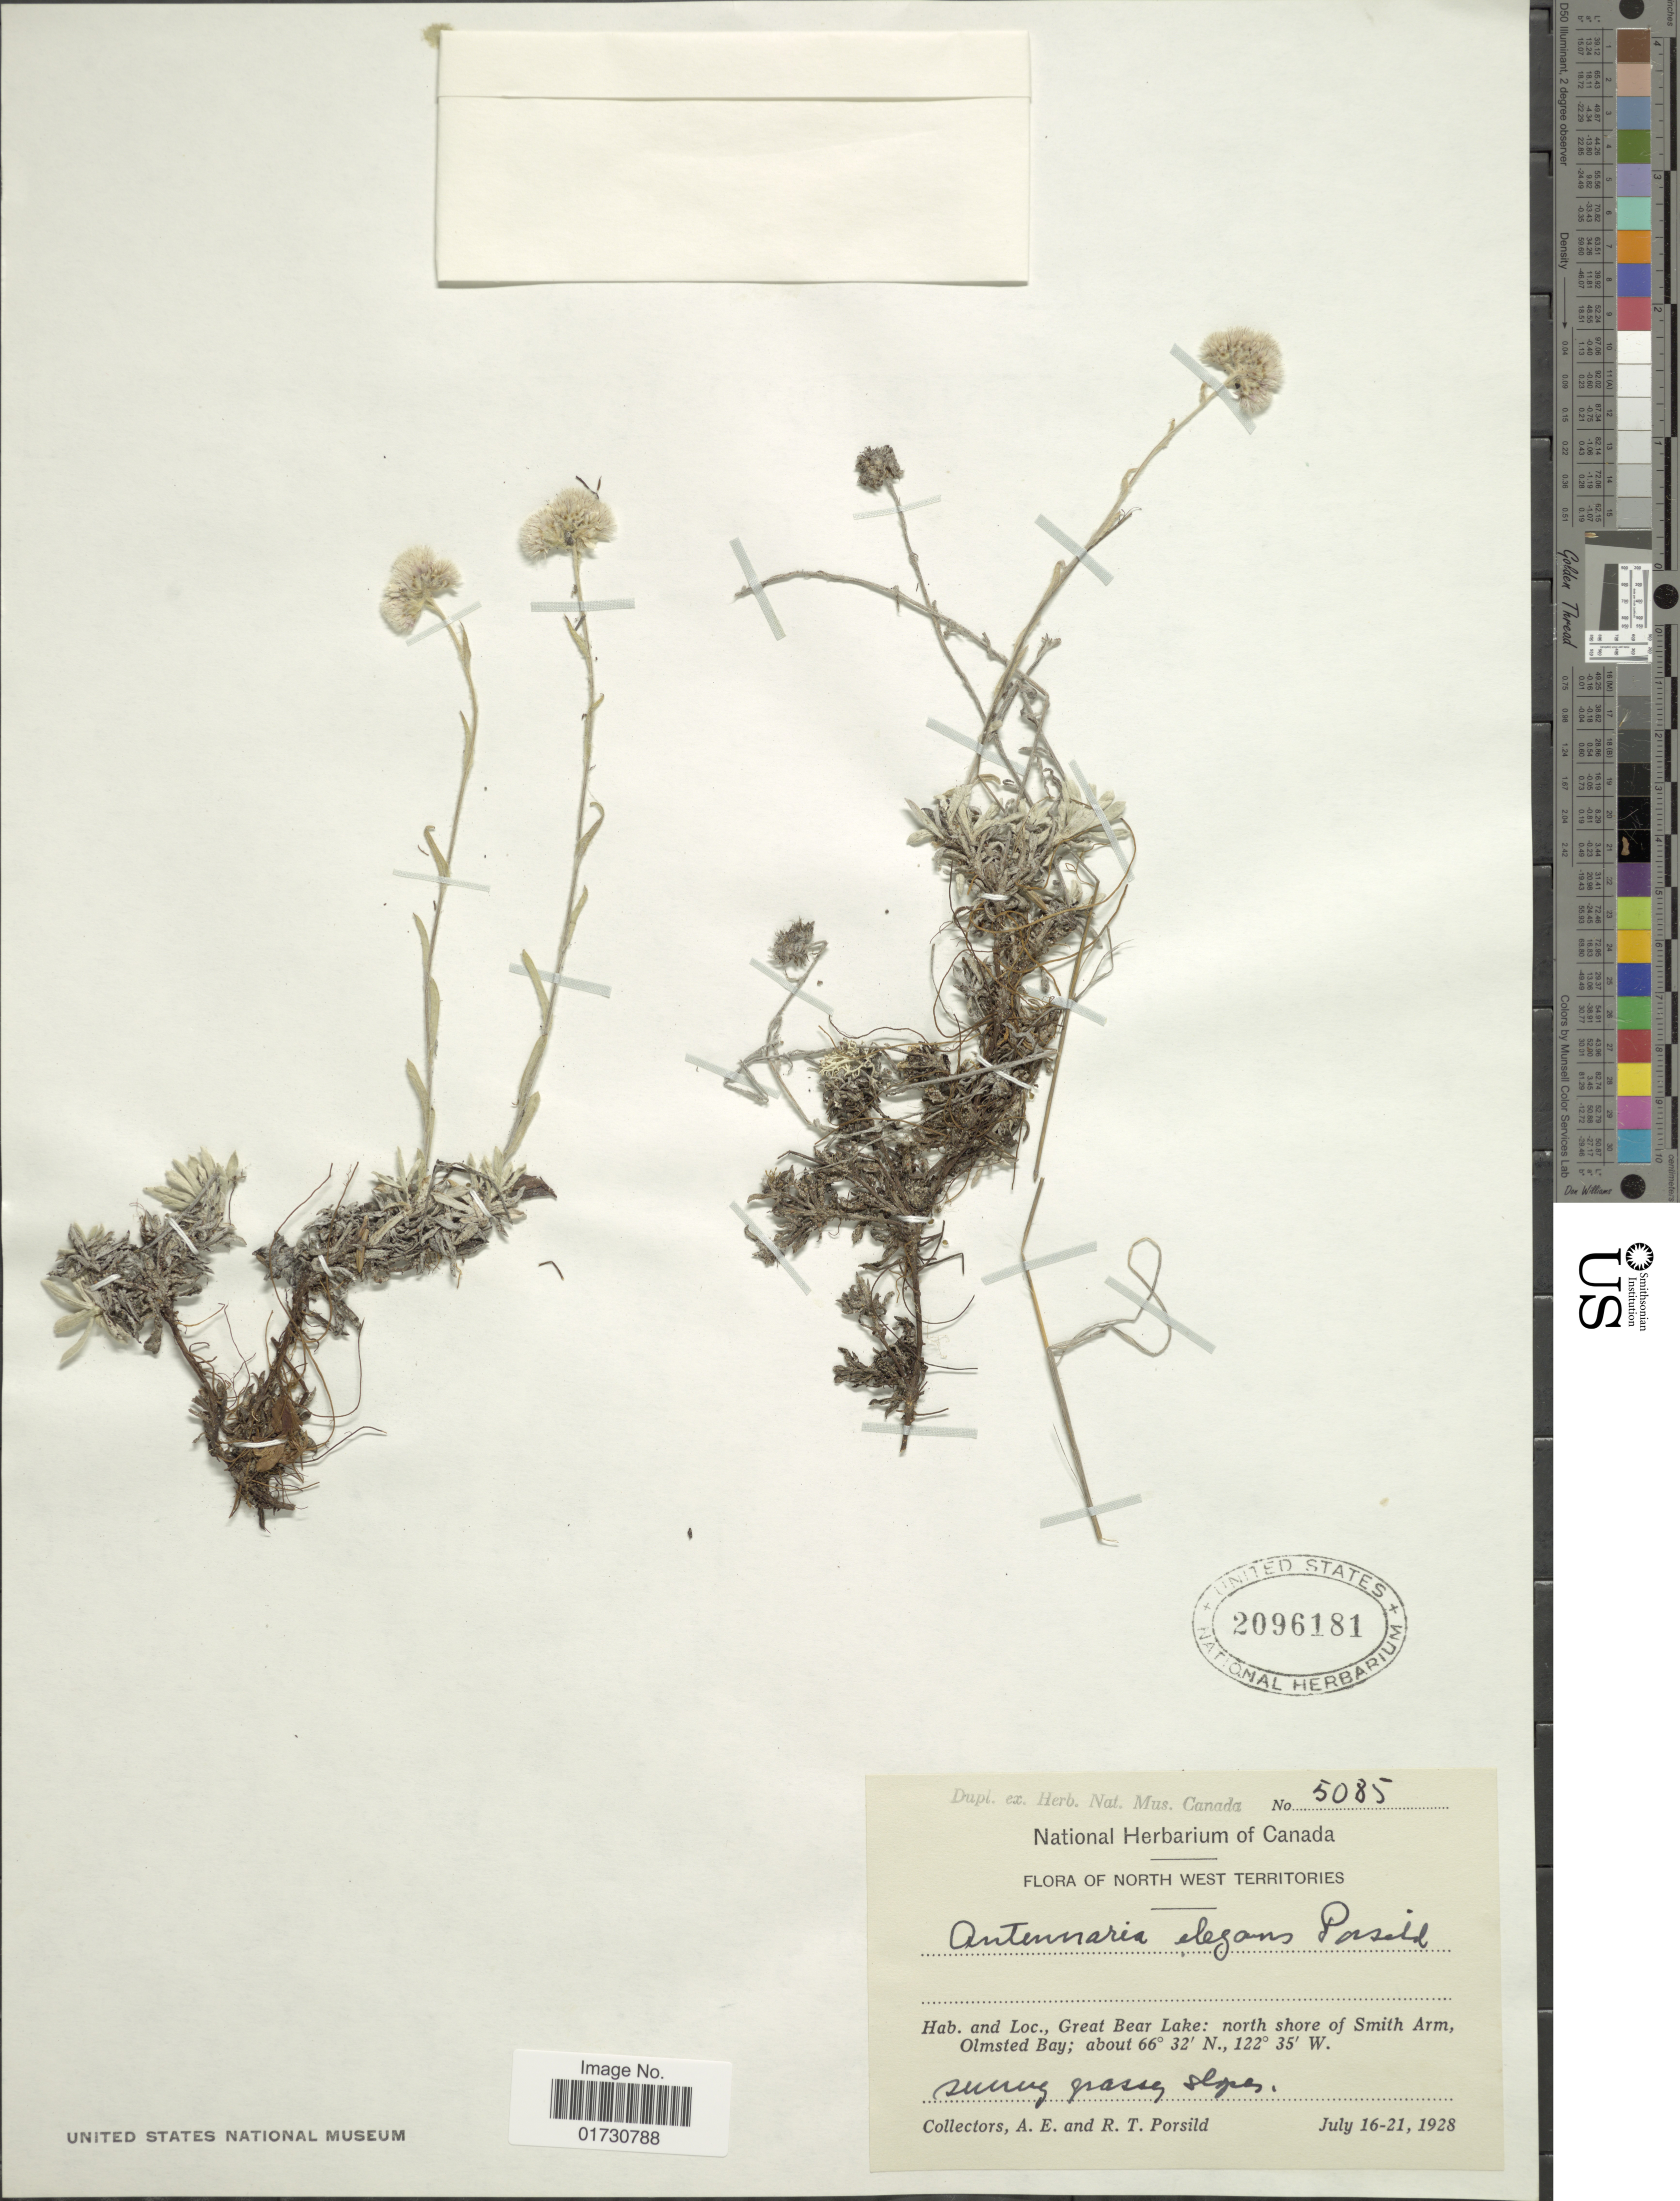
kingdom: Plantae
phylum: Tracheophyta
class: Magnoliopsida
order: Asterales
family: Asteraceae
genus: Antennaria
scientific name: Antennaria elegans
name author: A.E. Porsild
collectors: A. E. Porsild & R. T. Porsild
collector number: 5085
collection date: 1928-07-16/1928-07-21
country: Canada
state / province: Northwest Territories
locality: Great bear Lake: north shore of Smith Arm, Olmsted Bay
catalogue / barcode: US 2096181